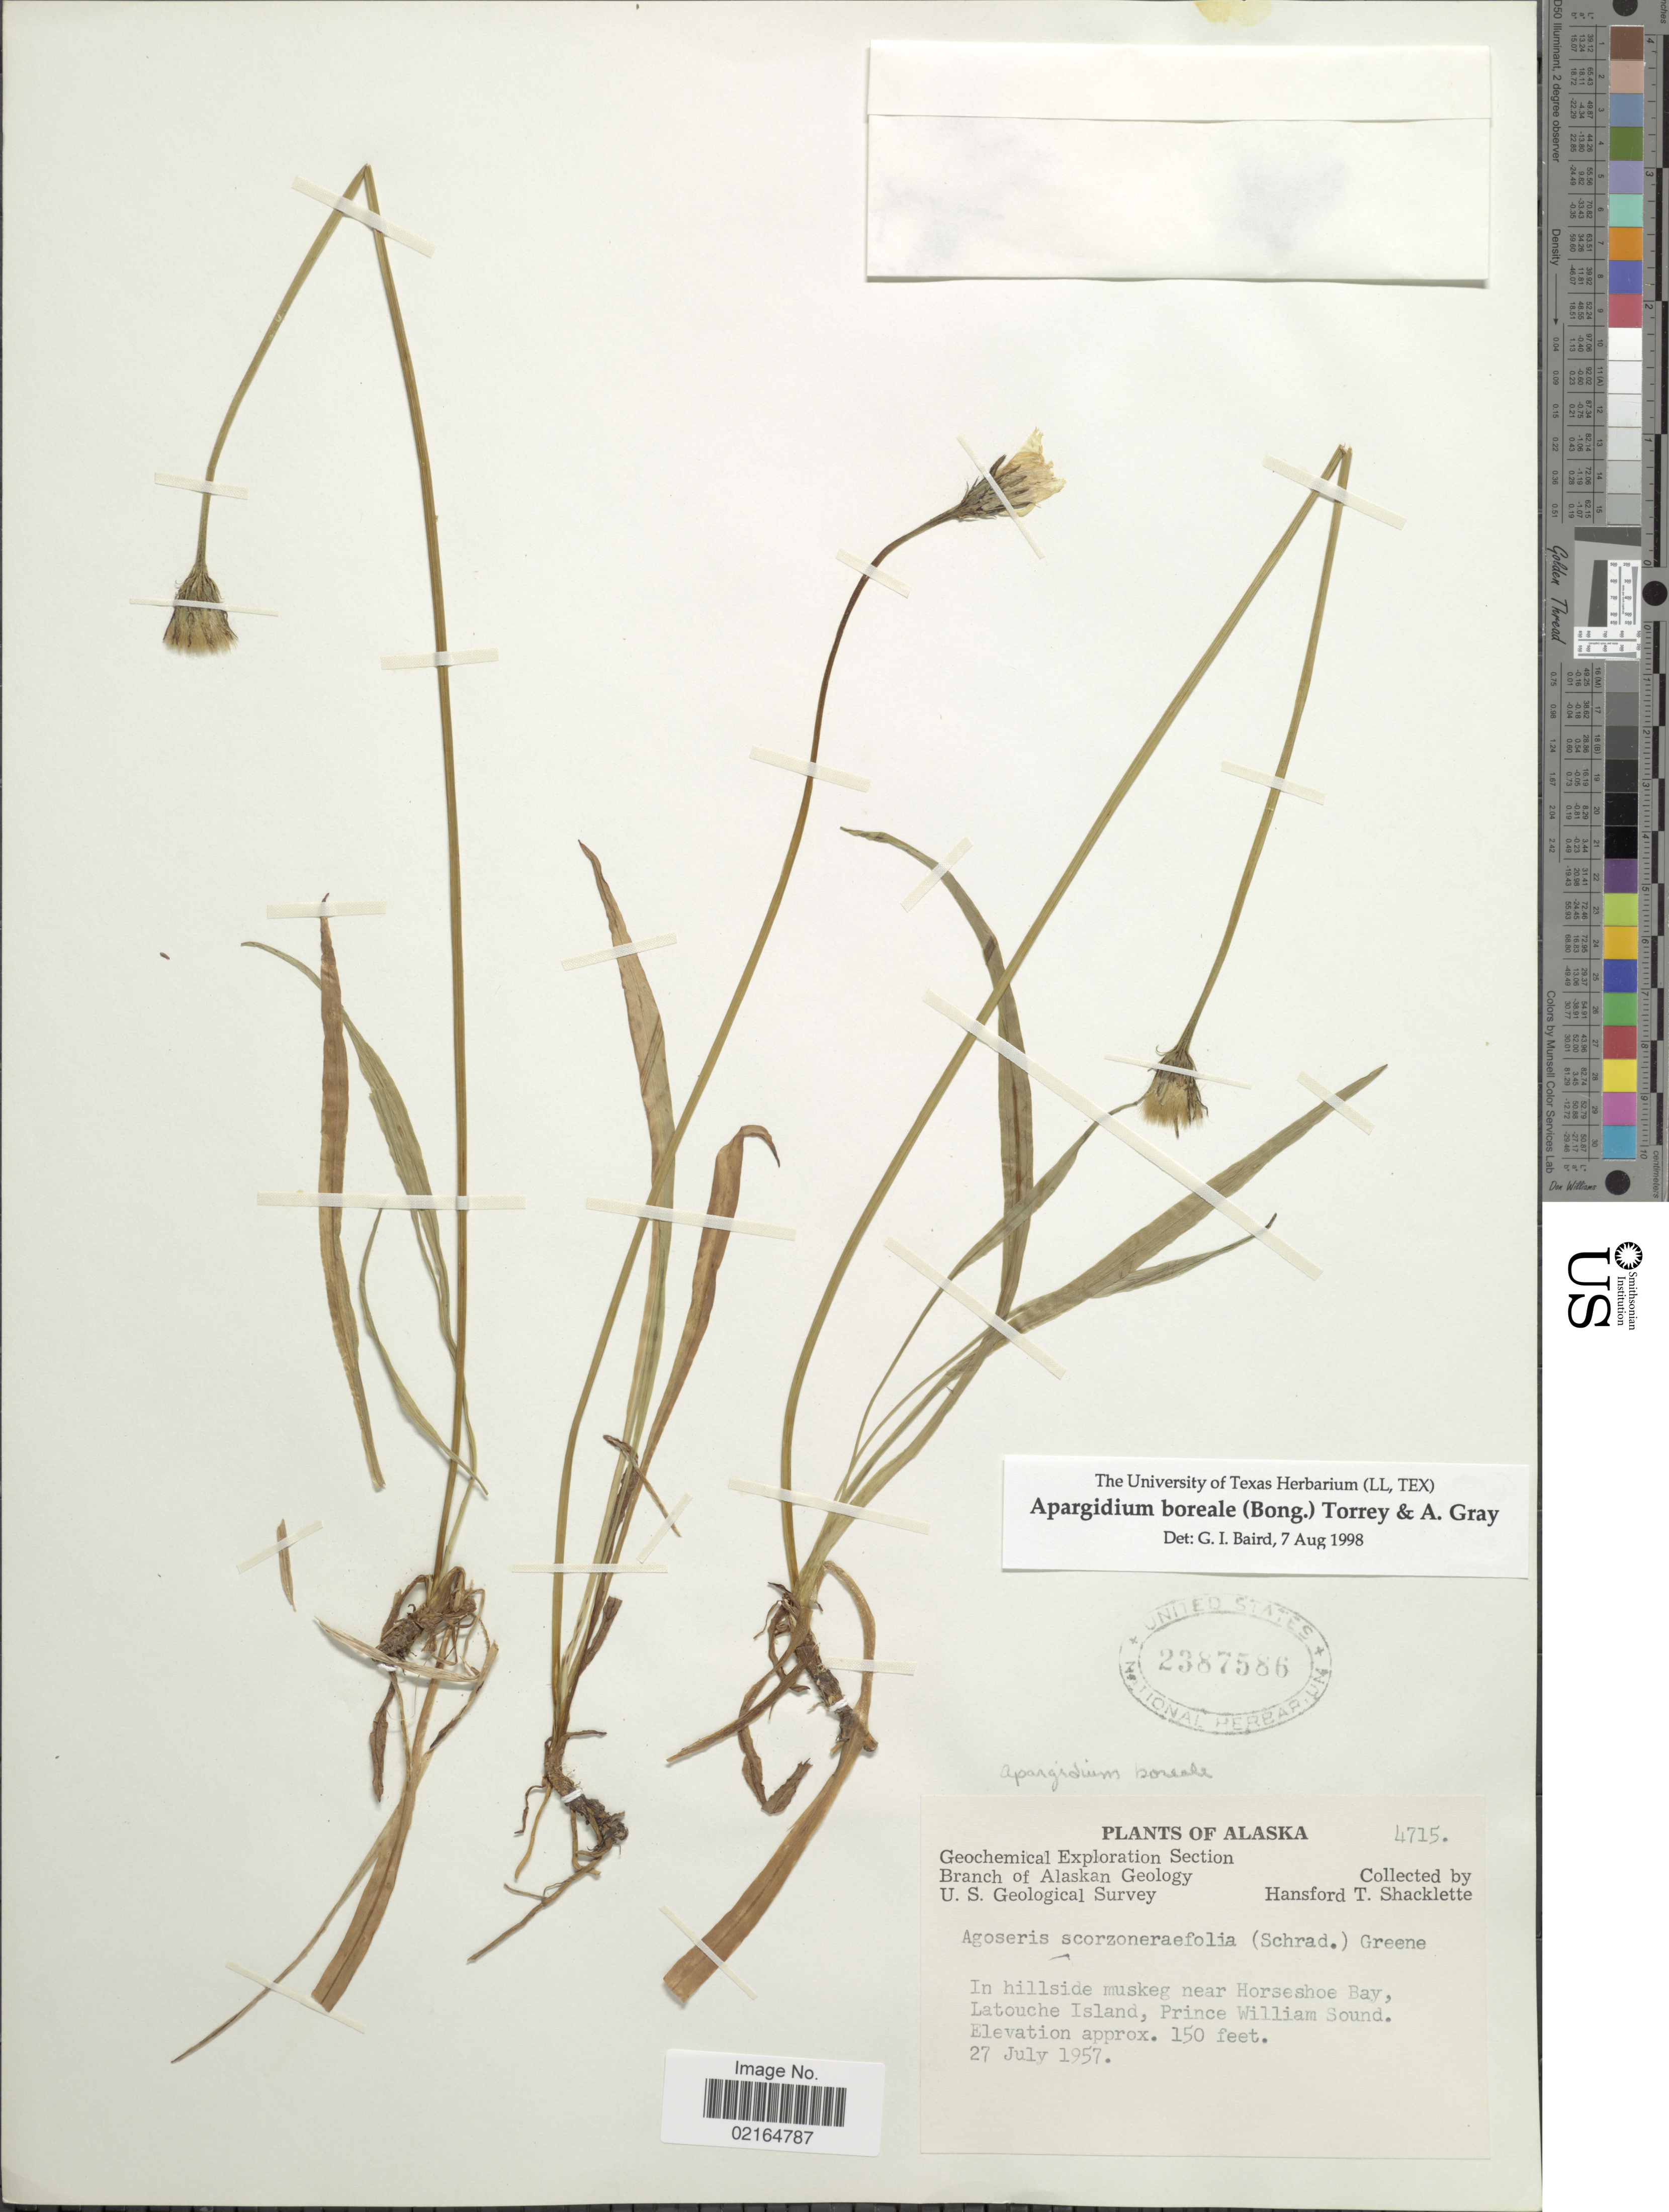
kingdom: Plantae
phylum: Tracheophyta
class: Magnoliopsida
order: Asterales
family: Asteraceae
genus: Microseris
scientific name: Microseris borealis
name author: (Bong.) Sch. Bip.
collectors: H. Shacklette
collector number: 4715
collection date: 1957-07-27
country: United States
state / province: Alaska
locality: In hillside muskeg near Horseshoe Bay, Latouche Island, Prince William Sound.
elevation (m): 46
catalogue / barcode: US 2387586